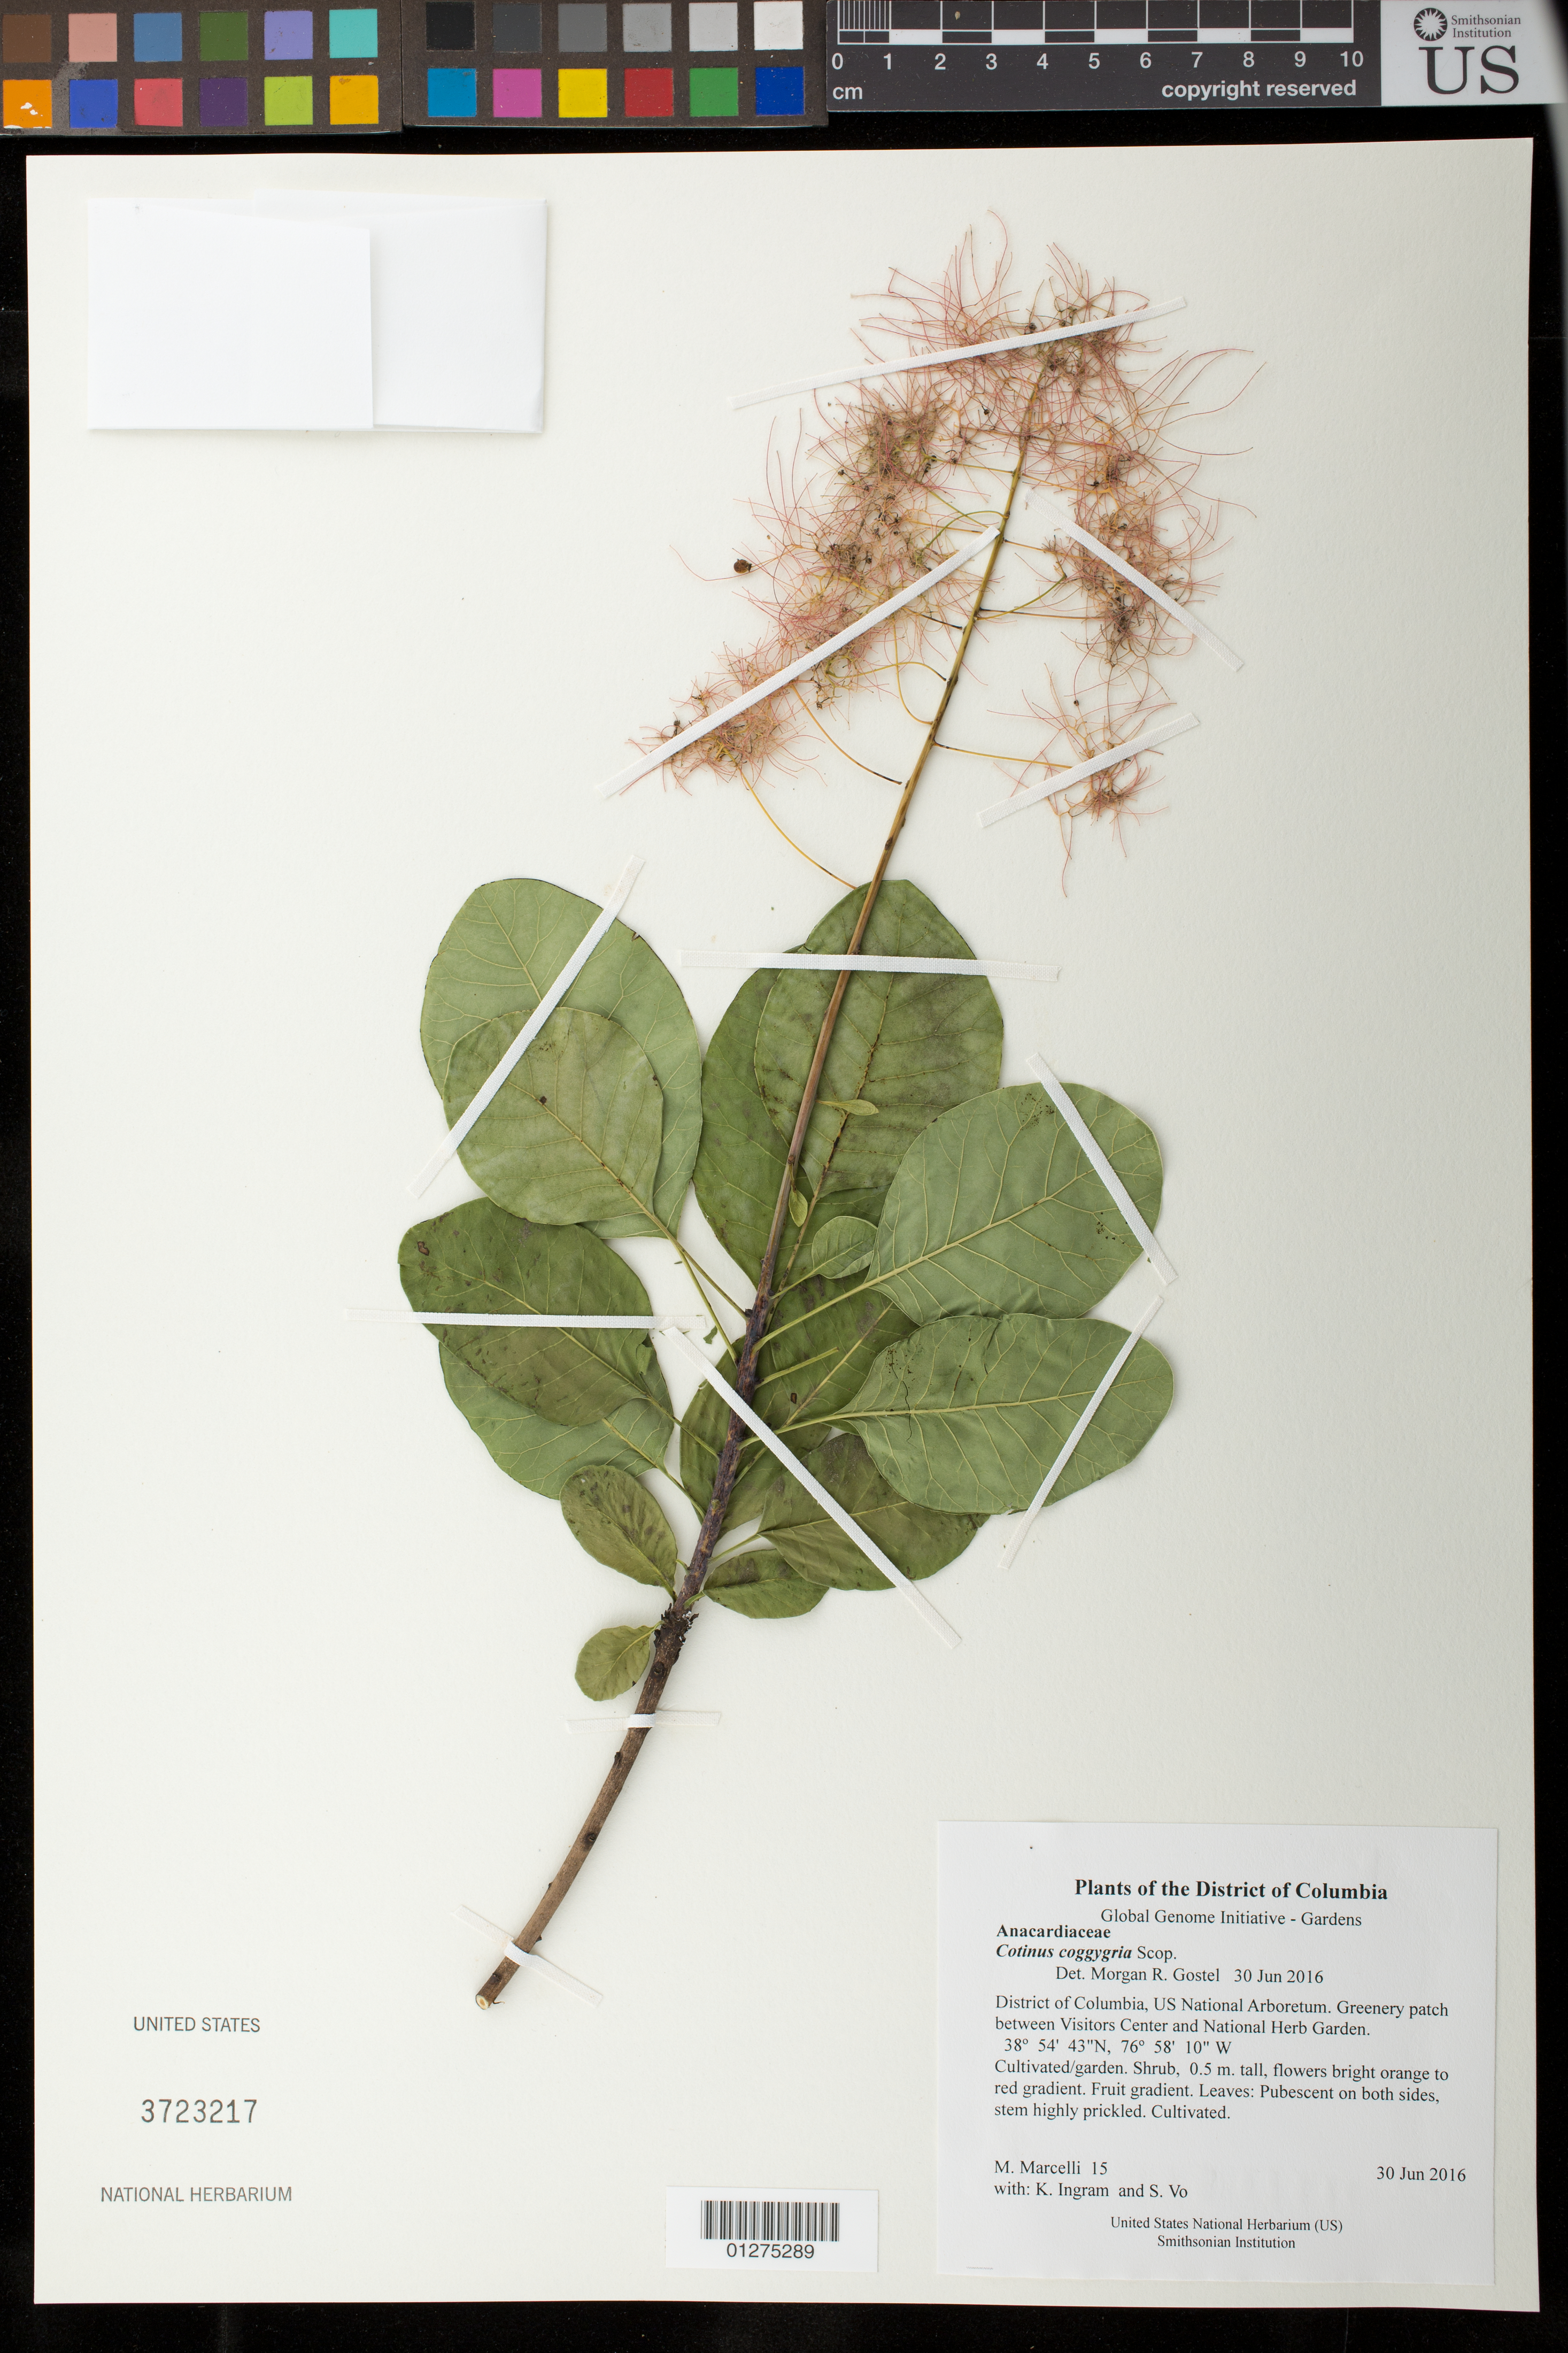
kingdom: Plantae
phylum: Tracheophyta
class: Magnoliopsida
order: Sapindales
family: Anacardiaceae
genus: Cotinus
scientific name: Cotinus coggygria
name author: Scop.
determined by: Gostel, Morgan R., (BRIT), Botanical Research Institute of Texas (UNITED STATES)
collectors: M. Marcelli, K. S. Ingram & S. Vo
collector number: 15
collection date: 2016-06-30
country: United States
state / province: District of Columbia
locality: US National Arboretum. Greenery patch between Visitors Center and National Herb Garden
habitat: Cultivated/garden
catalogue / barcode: US 3723217